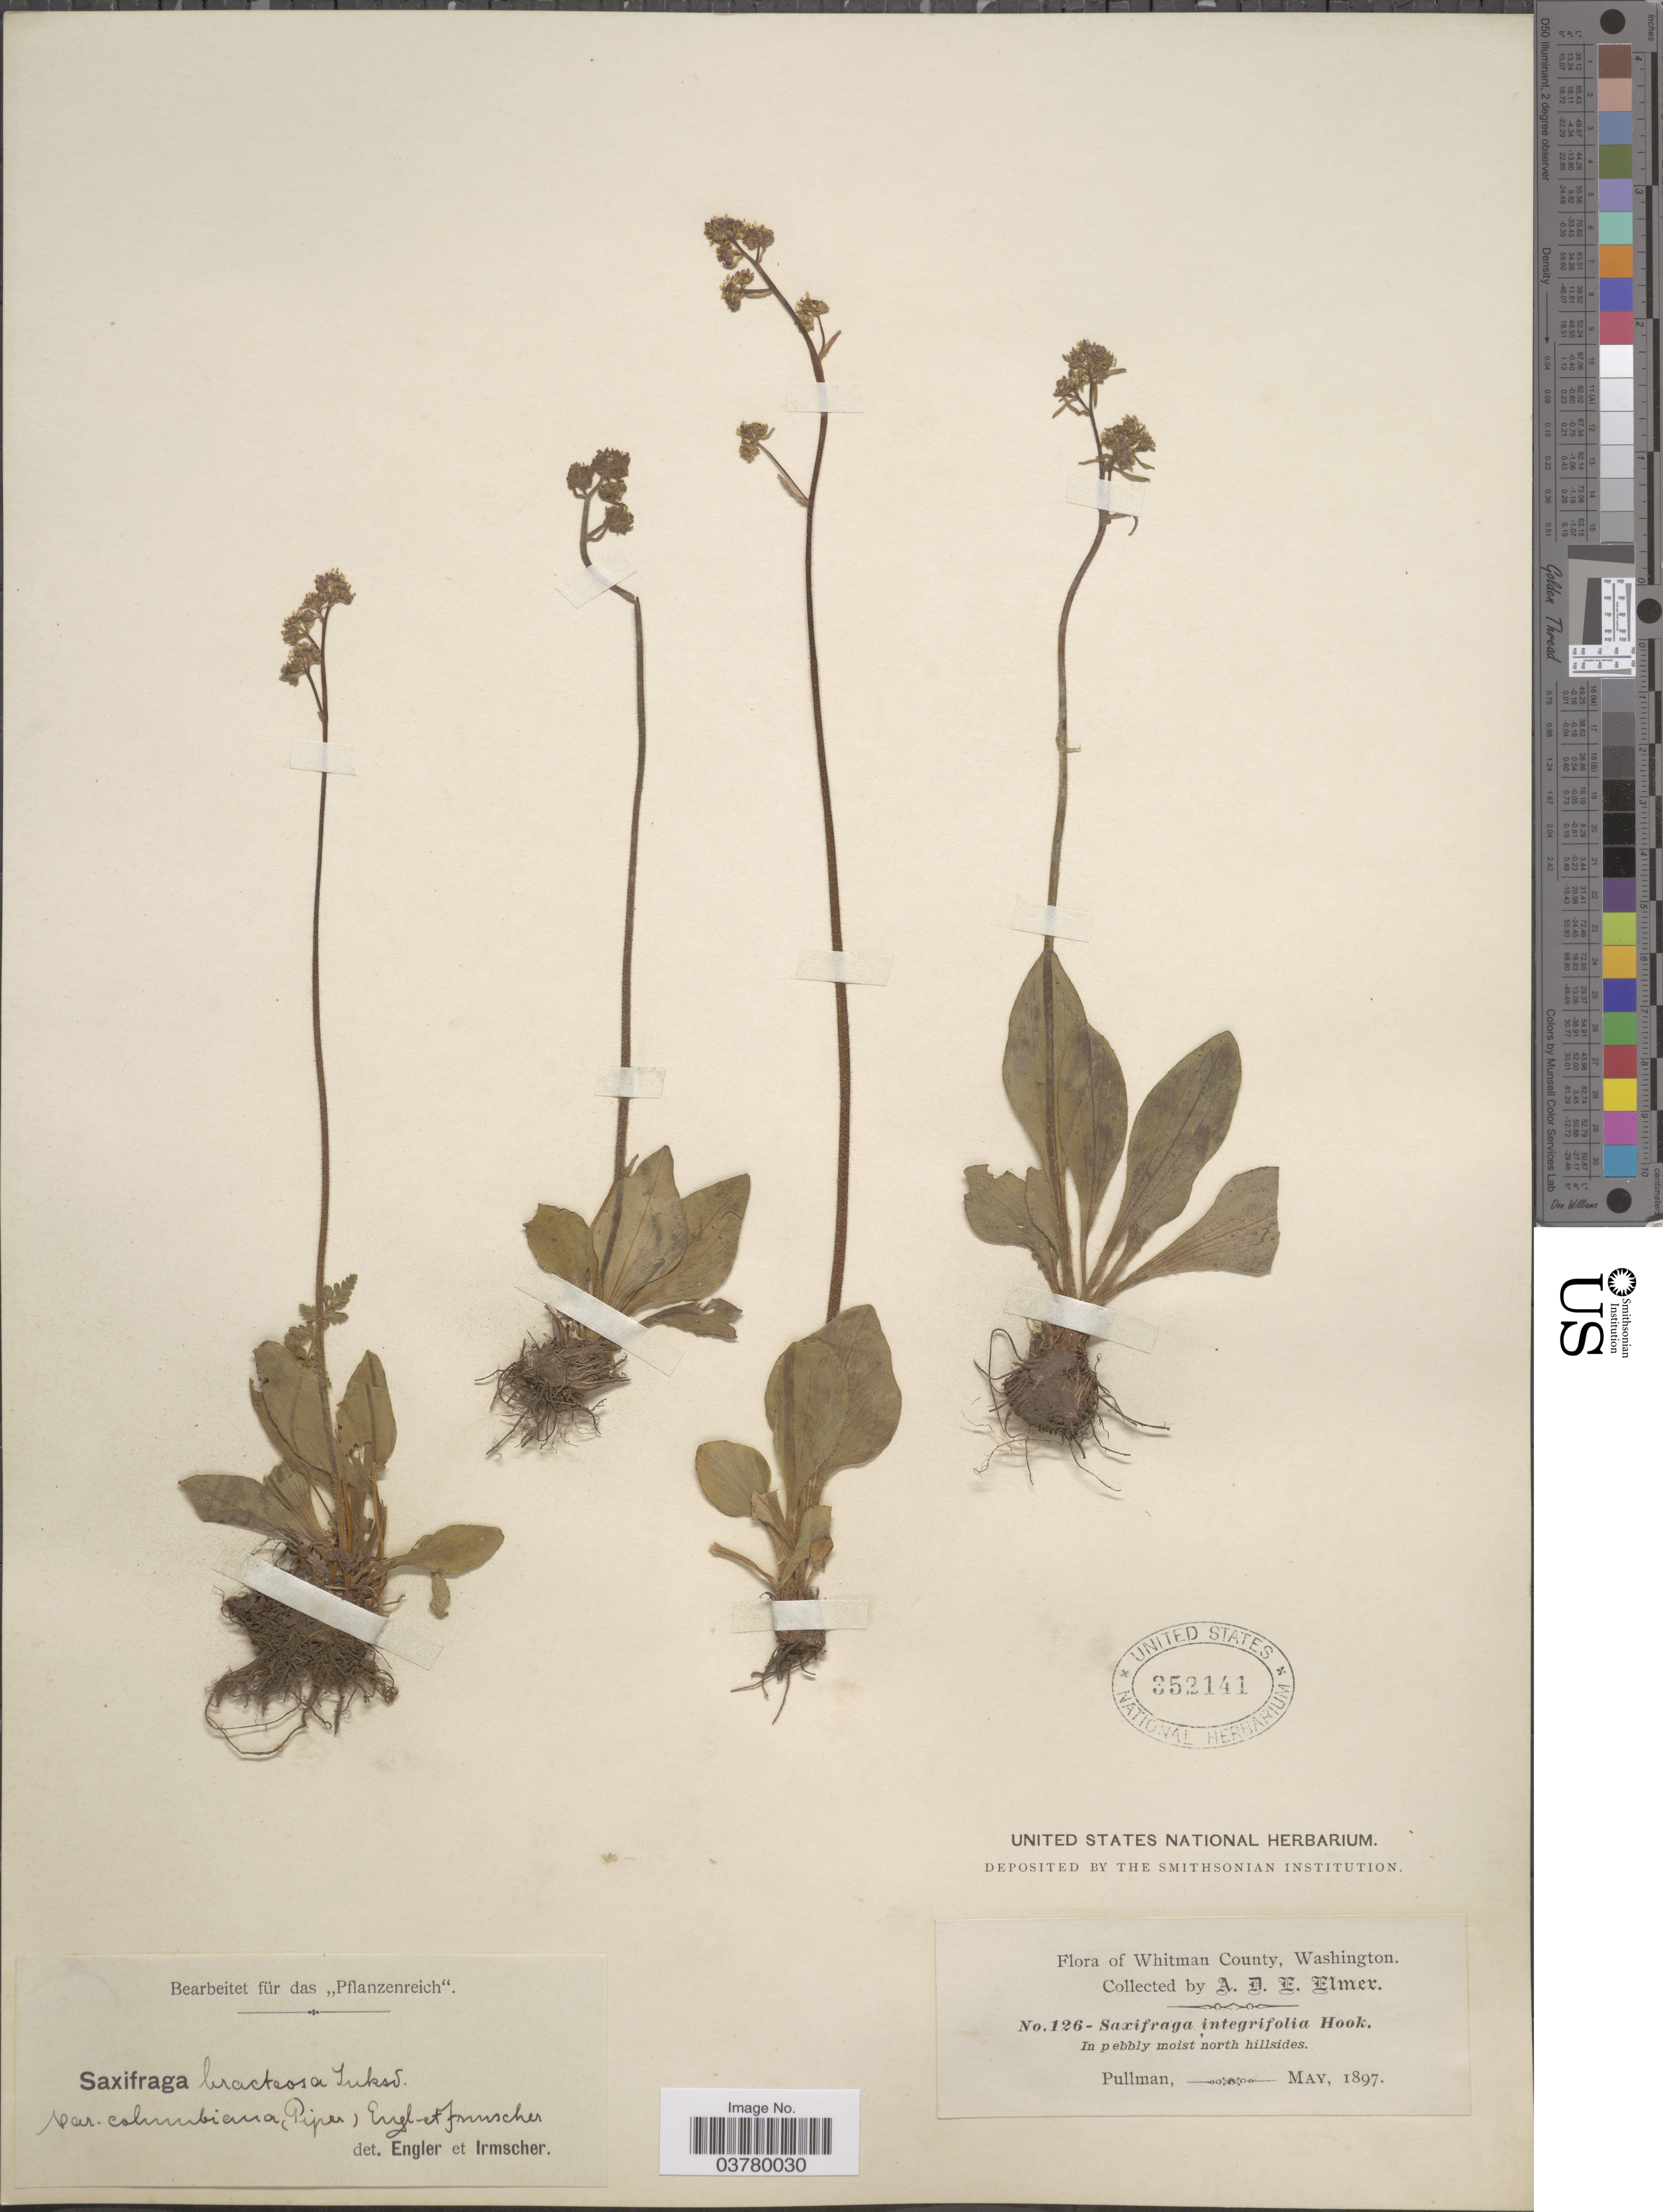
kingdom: Plantae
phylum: Tracheophyta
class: Magnoliopsida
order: Saxifragales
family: Saxifragaceae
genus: Micranthes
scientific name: Micranthes nidifica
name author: (Greene) Small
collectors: A. D. E. Elmer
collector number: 126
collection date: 1897-05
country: United States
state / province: Washington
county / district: Whitman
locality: Whitman County. In pebbly moist north hillsides. Pullman.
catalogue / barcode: US 352141